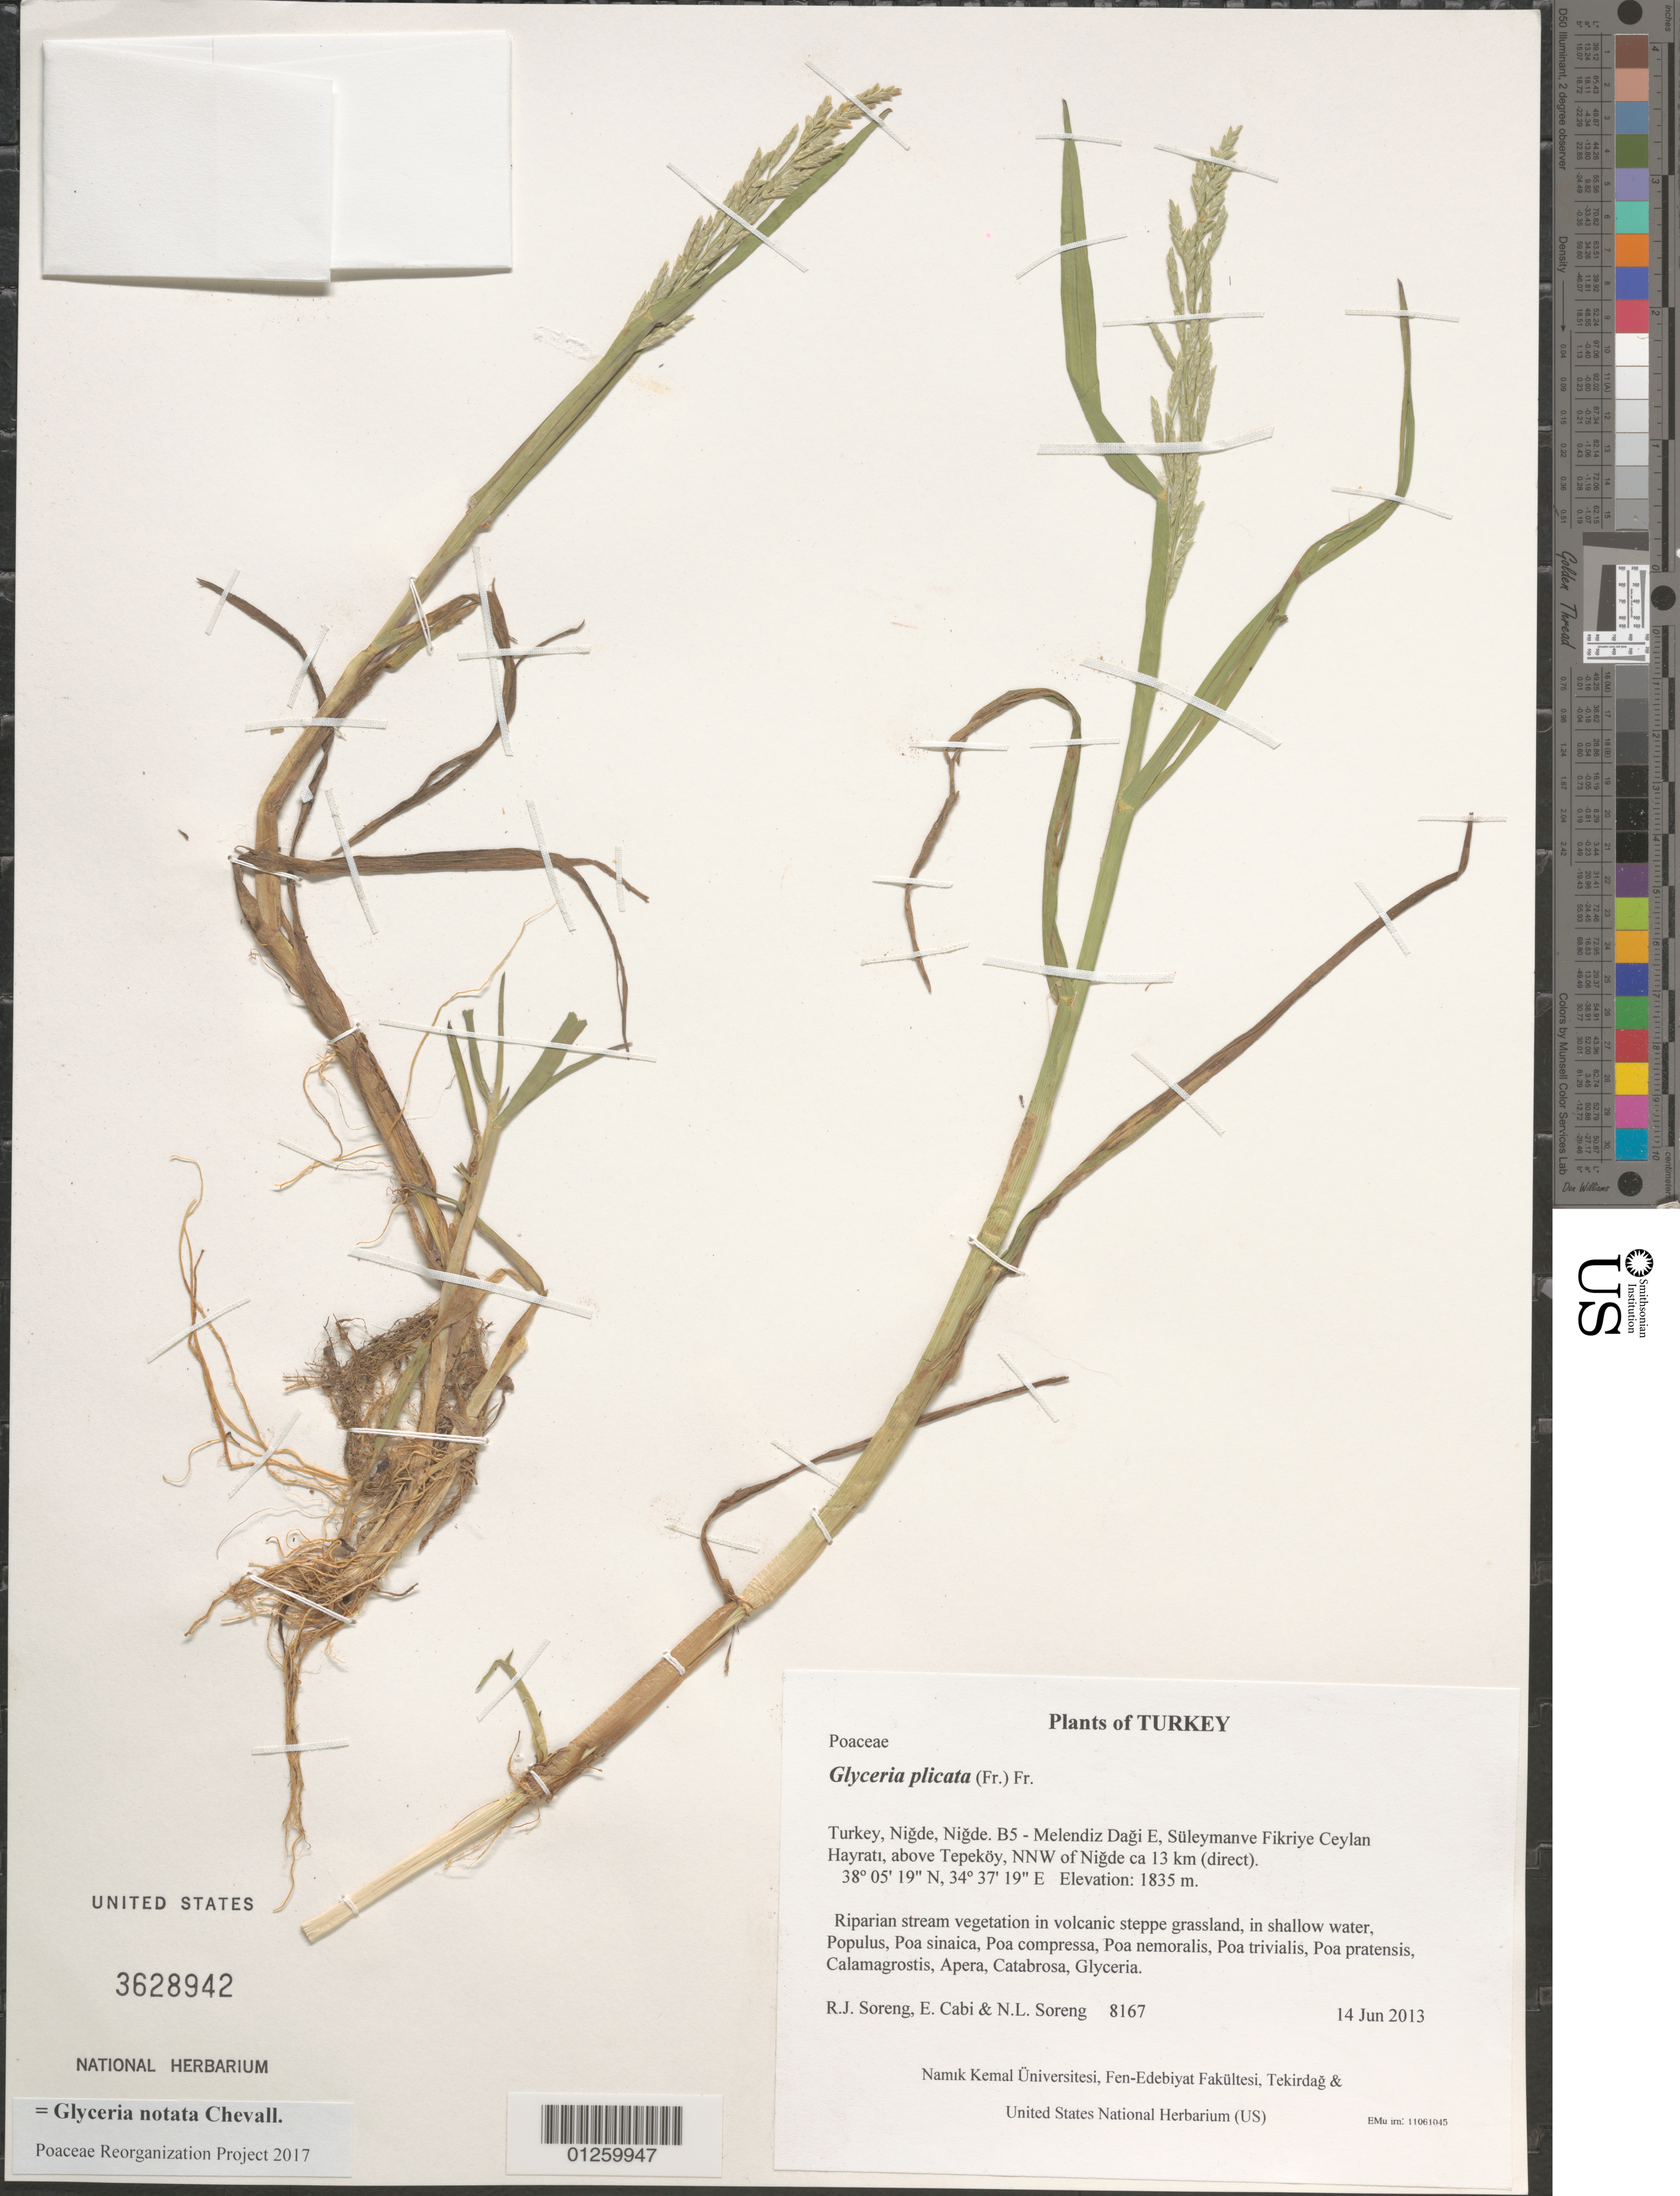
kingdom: Plantae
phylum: Tracheophyta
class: Liliopsida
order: Poales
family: Poaceae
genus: Glyceria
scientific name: Glyceria notata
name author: Chevall.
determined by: Poaceae Reorganization Project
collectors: R. J. Soreng, E. Cabi & N. L. Soreng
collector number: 8167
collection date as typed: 2013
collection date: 2013-06-14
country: Turkey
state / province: Nigde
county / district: Nigde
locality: B5 - Melendiz Dagi E, Süleymanve Fikriye Ceylan Hayrati, above Tepeköy, NNW of Nigde ca 13 km (direct)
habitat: Riparian stream vegetation in volcanic steppe grassland, in shallow water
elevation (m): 1835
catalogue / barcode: US 3628942